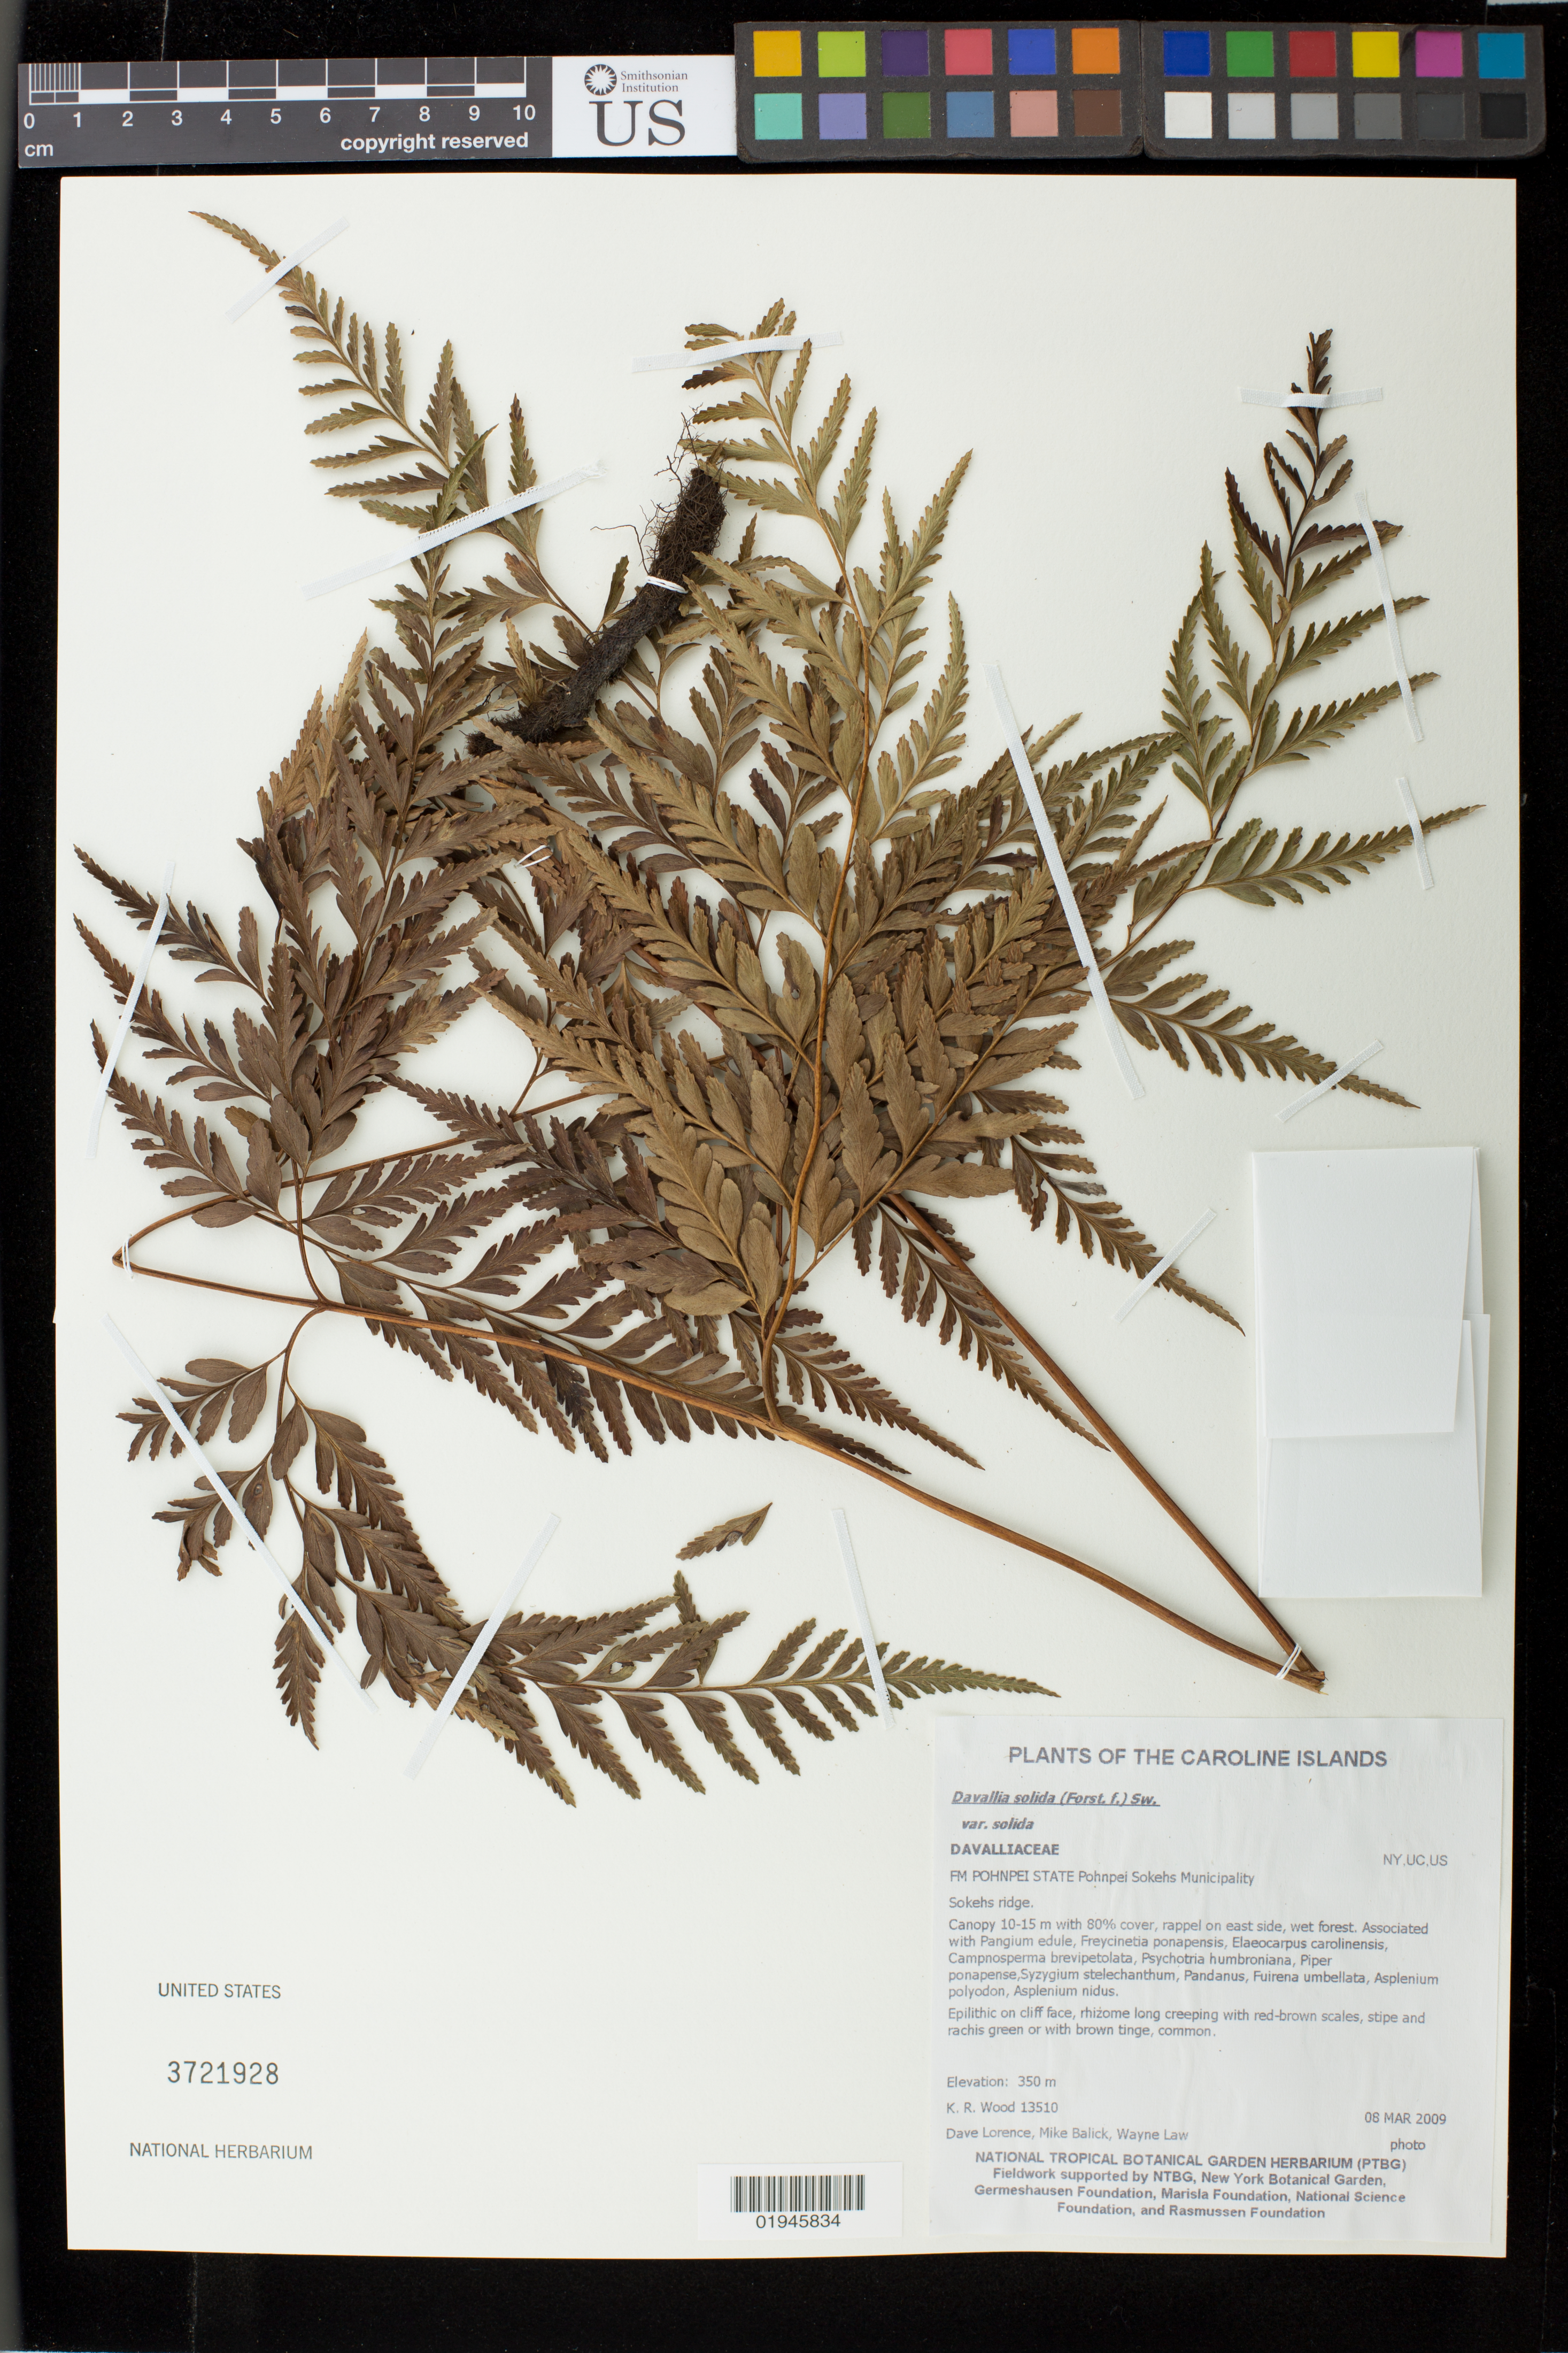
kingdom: Plantae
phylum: Tracheophyta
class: Polypodiopsida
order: Polypodiales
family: Davalliaceae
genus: Davallia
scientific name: Davallia solida var. solida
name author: (G. Forst.) Sw.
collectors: K. R. Wood, D. Lorence, M. Balick & W. Law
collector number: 13510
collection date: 2009-03-08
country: Micronesia, Federated States of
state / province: Pohnpei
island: Pohnpei [Ponape]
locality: Sokehs District, Sokehs Ridge, rappel on east side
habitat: Wet forest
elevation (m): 350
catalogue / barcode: US 3721928